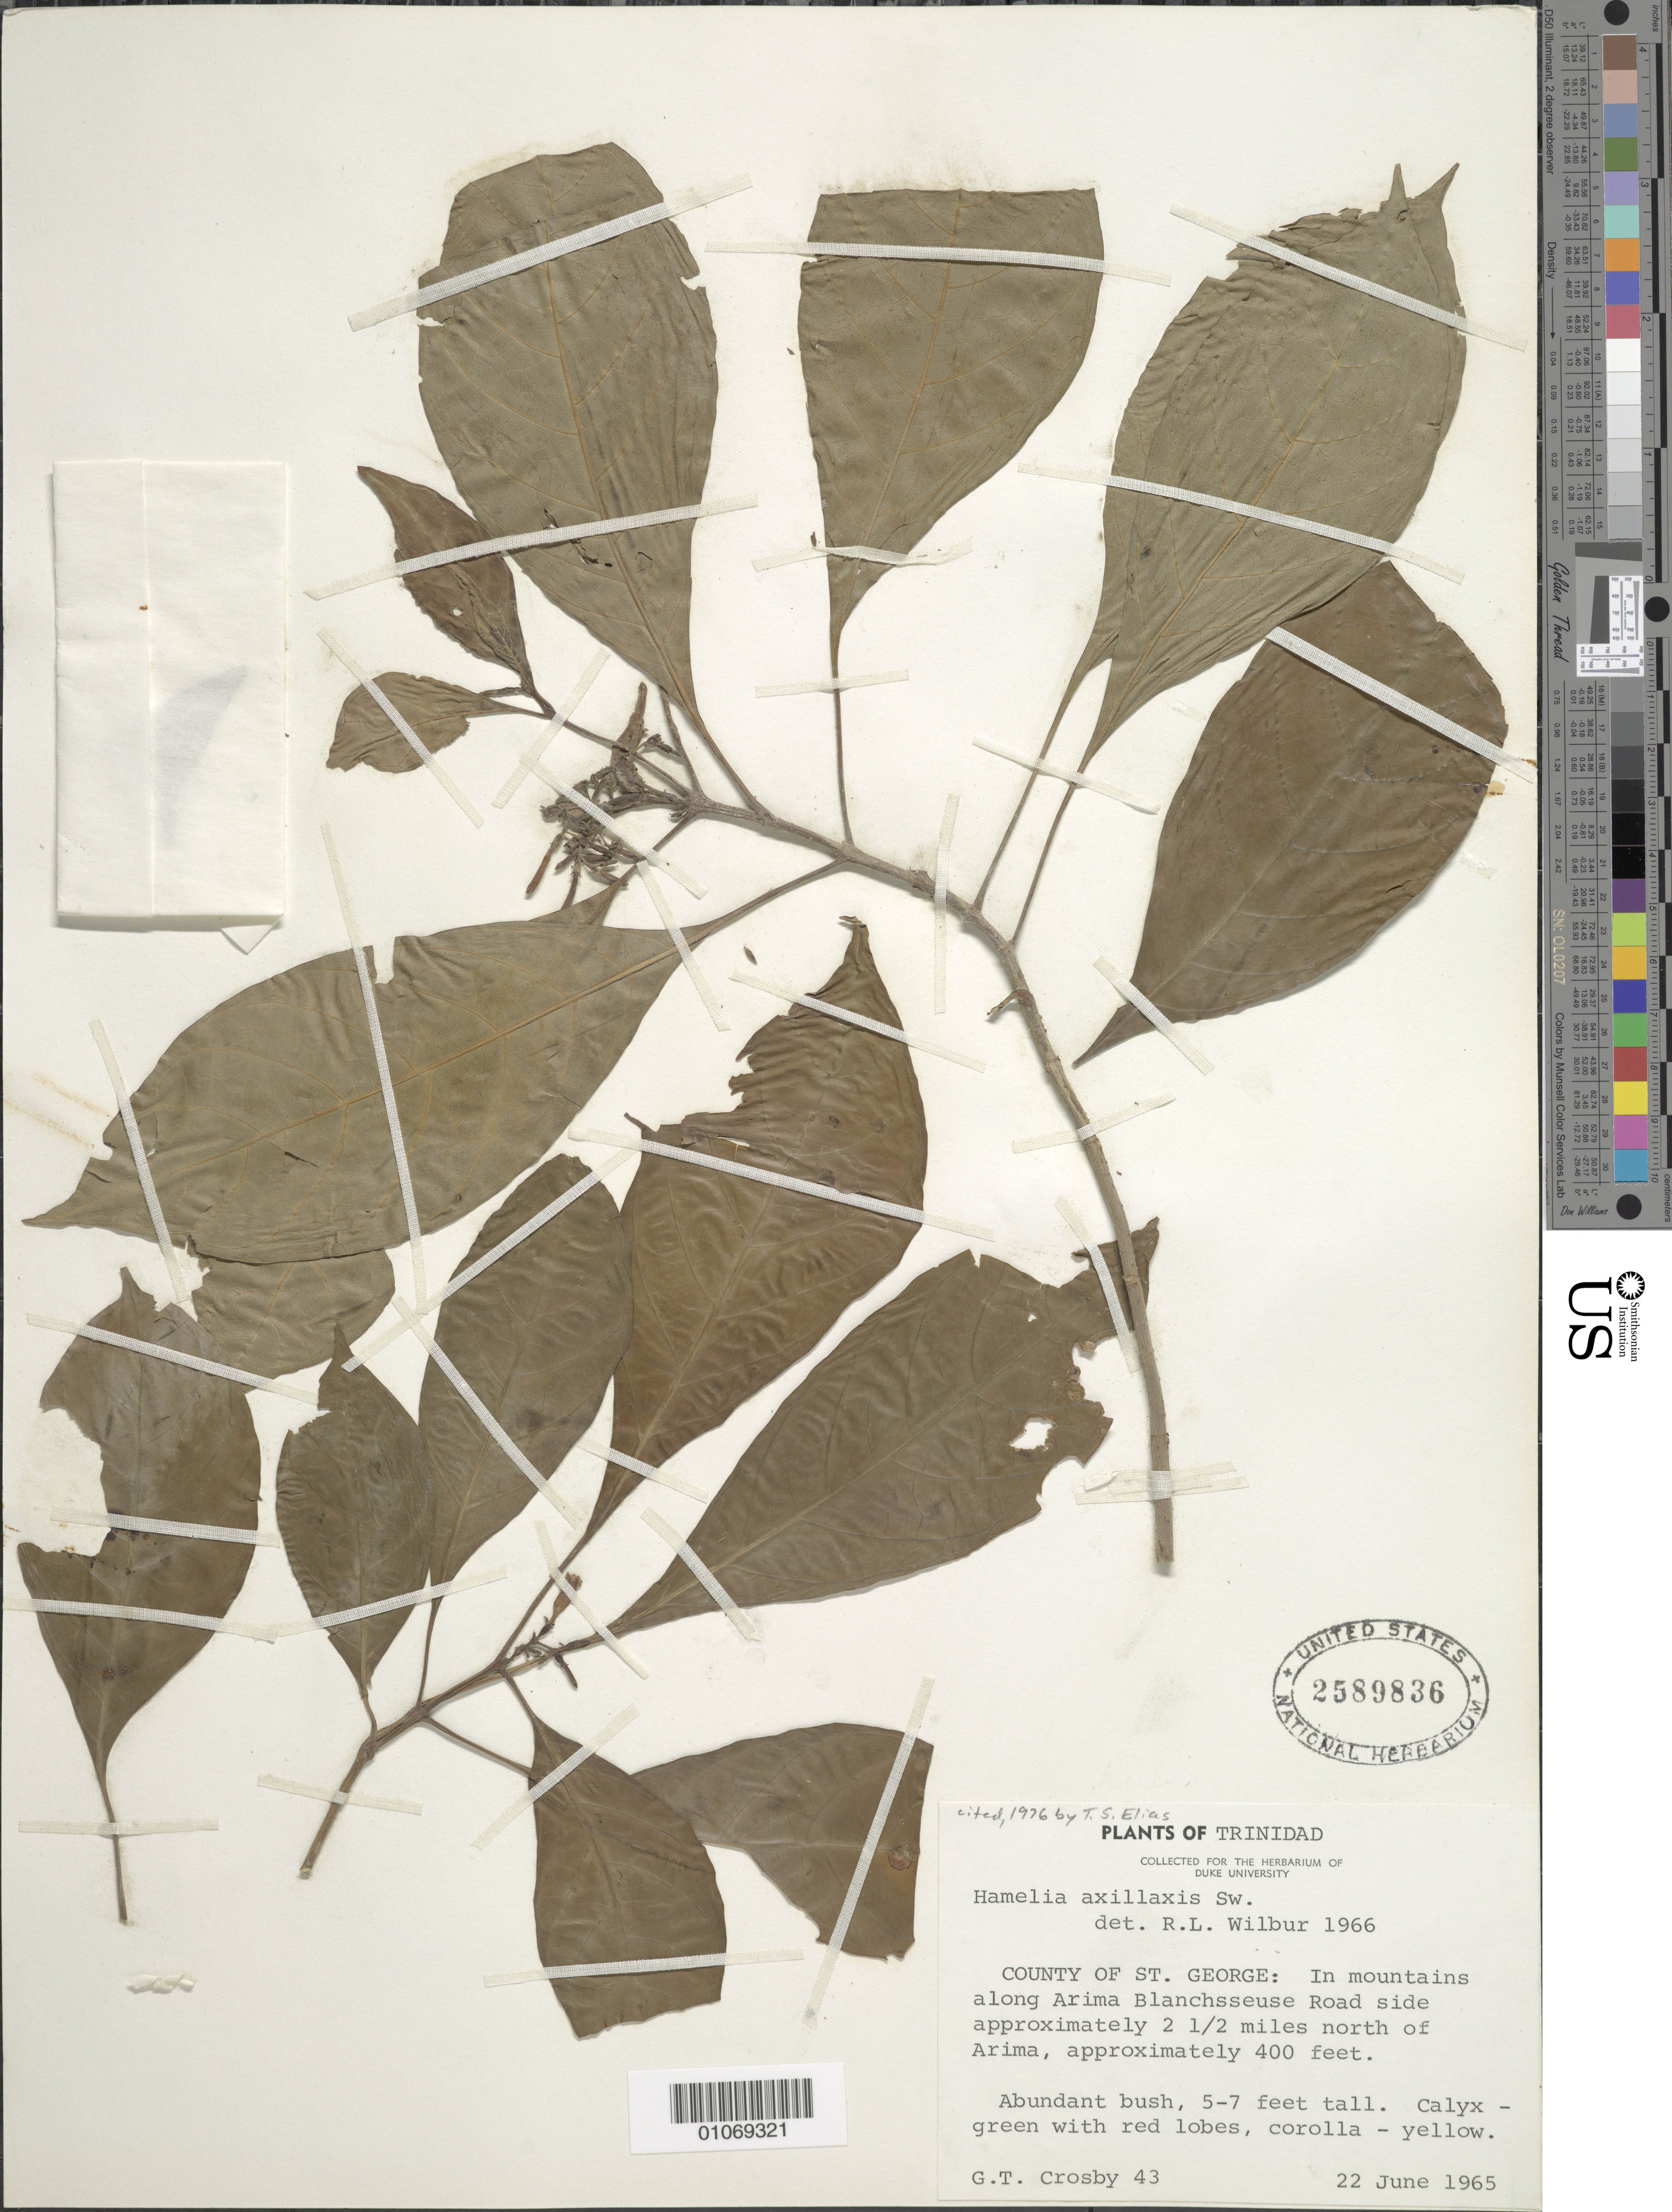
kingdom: Plantae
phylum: Tracheophyta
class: Magnoliopsida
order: Gentianales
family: Rubiaceae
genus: Hamelia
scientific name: Hamelia axillaris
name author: Sw.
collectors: G. T. Crosby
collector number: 43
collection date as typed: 21 Jun 1965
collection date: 1965-06-21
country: Trinidad and Tobago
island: Trinidad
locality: County of St. George: In mountains along Arima Blanchsseuse Road side of approximately 2 1/2 miles north of Arima.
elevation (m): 122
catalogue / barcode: US 2589836